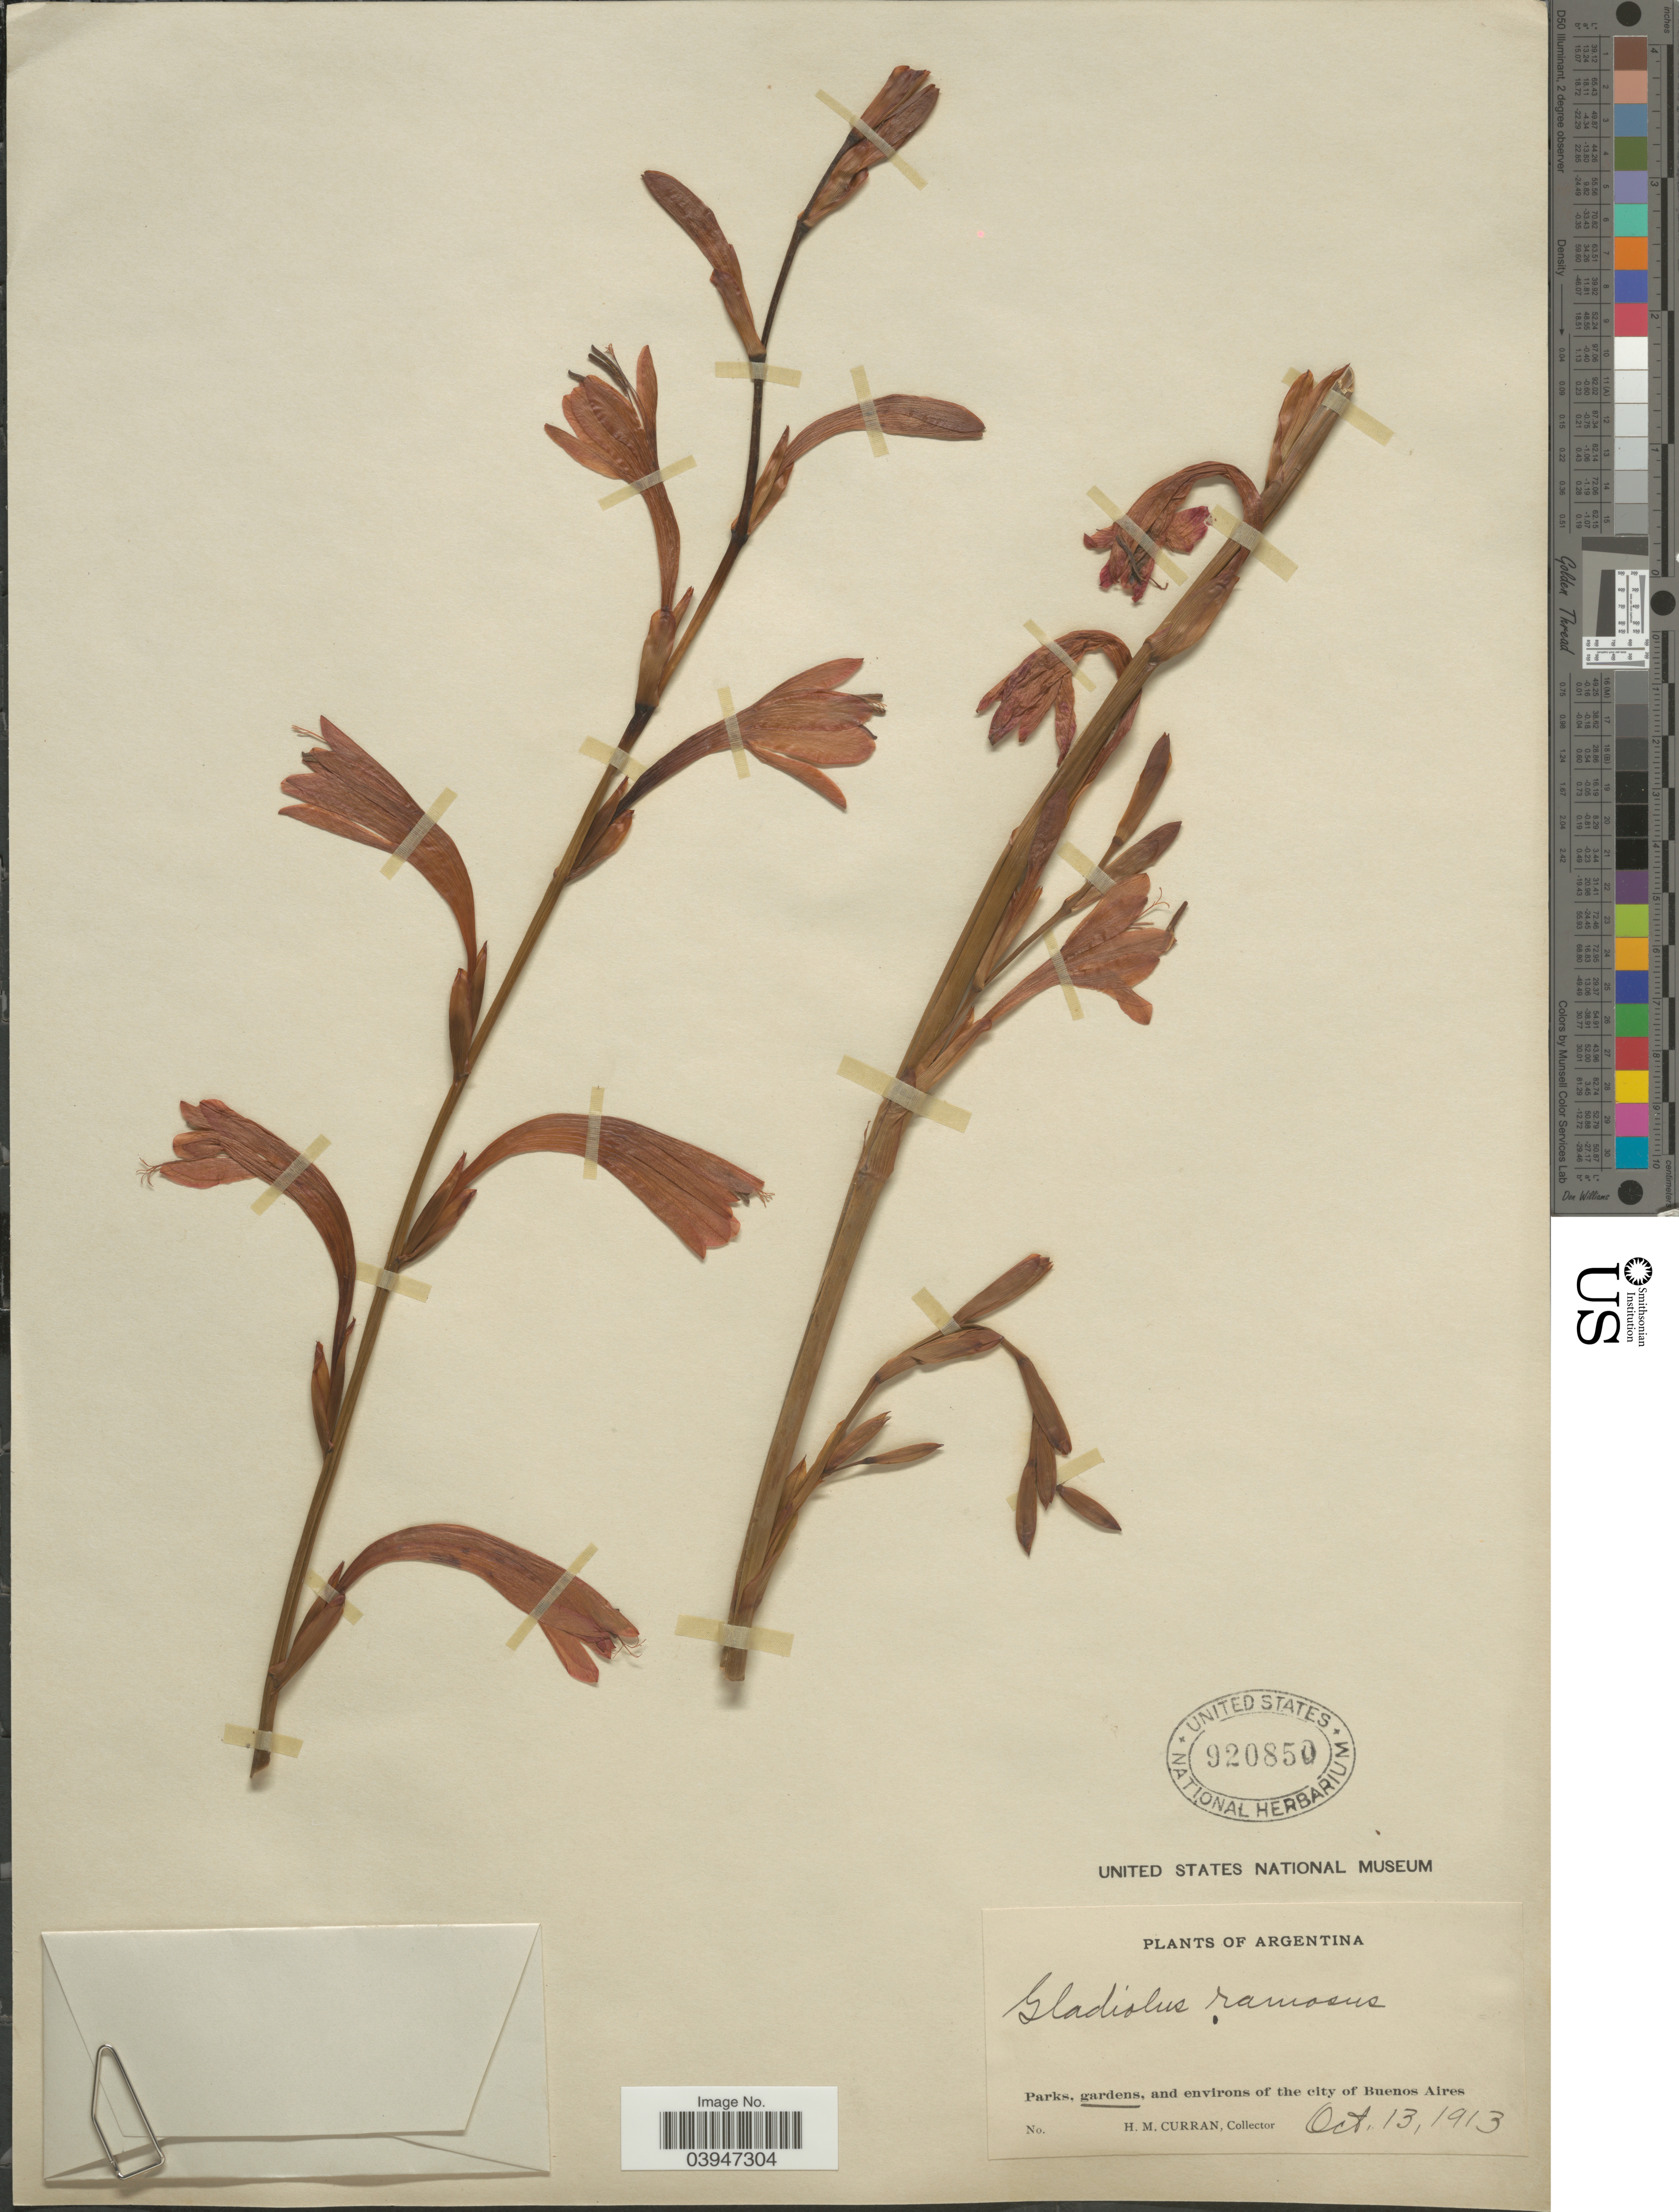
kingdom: Plantae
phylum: Tracheophyta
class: Liliopsida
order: Asparagales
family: Iridaceae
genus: Gladiolus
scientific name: Gladiolus ramosus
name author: L.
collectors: H. M. Curran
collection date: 1913-10-13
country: Argentina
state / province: Buenos Aires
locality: Gardens of the city of Buenos Aires.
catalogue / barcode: US 920850